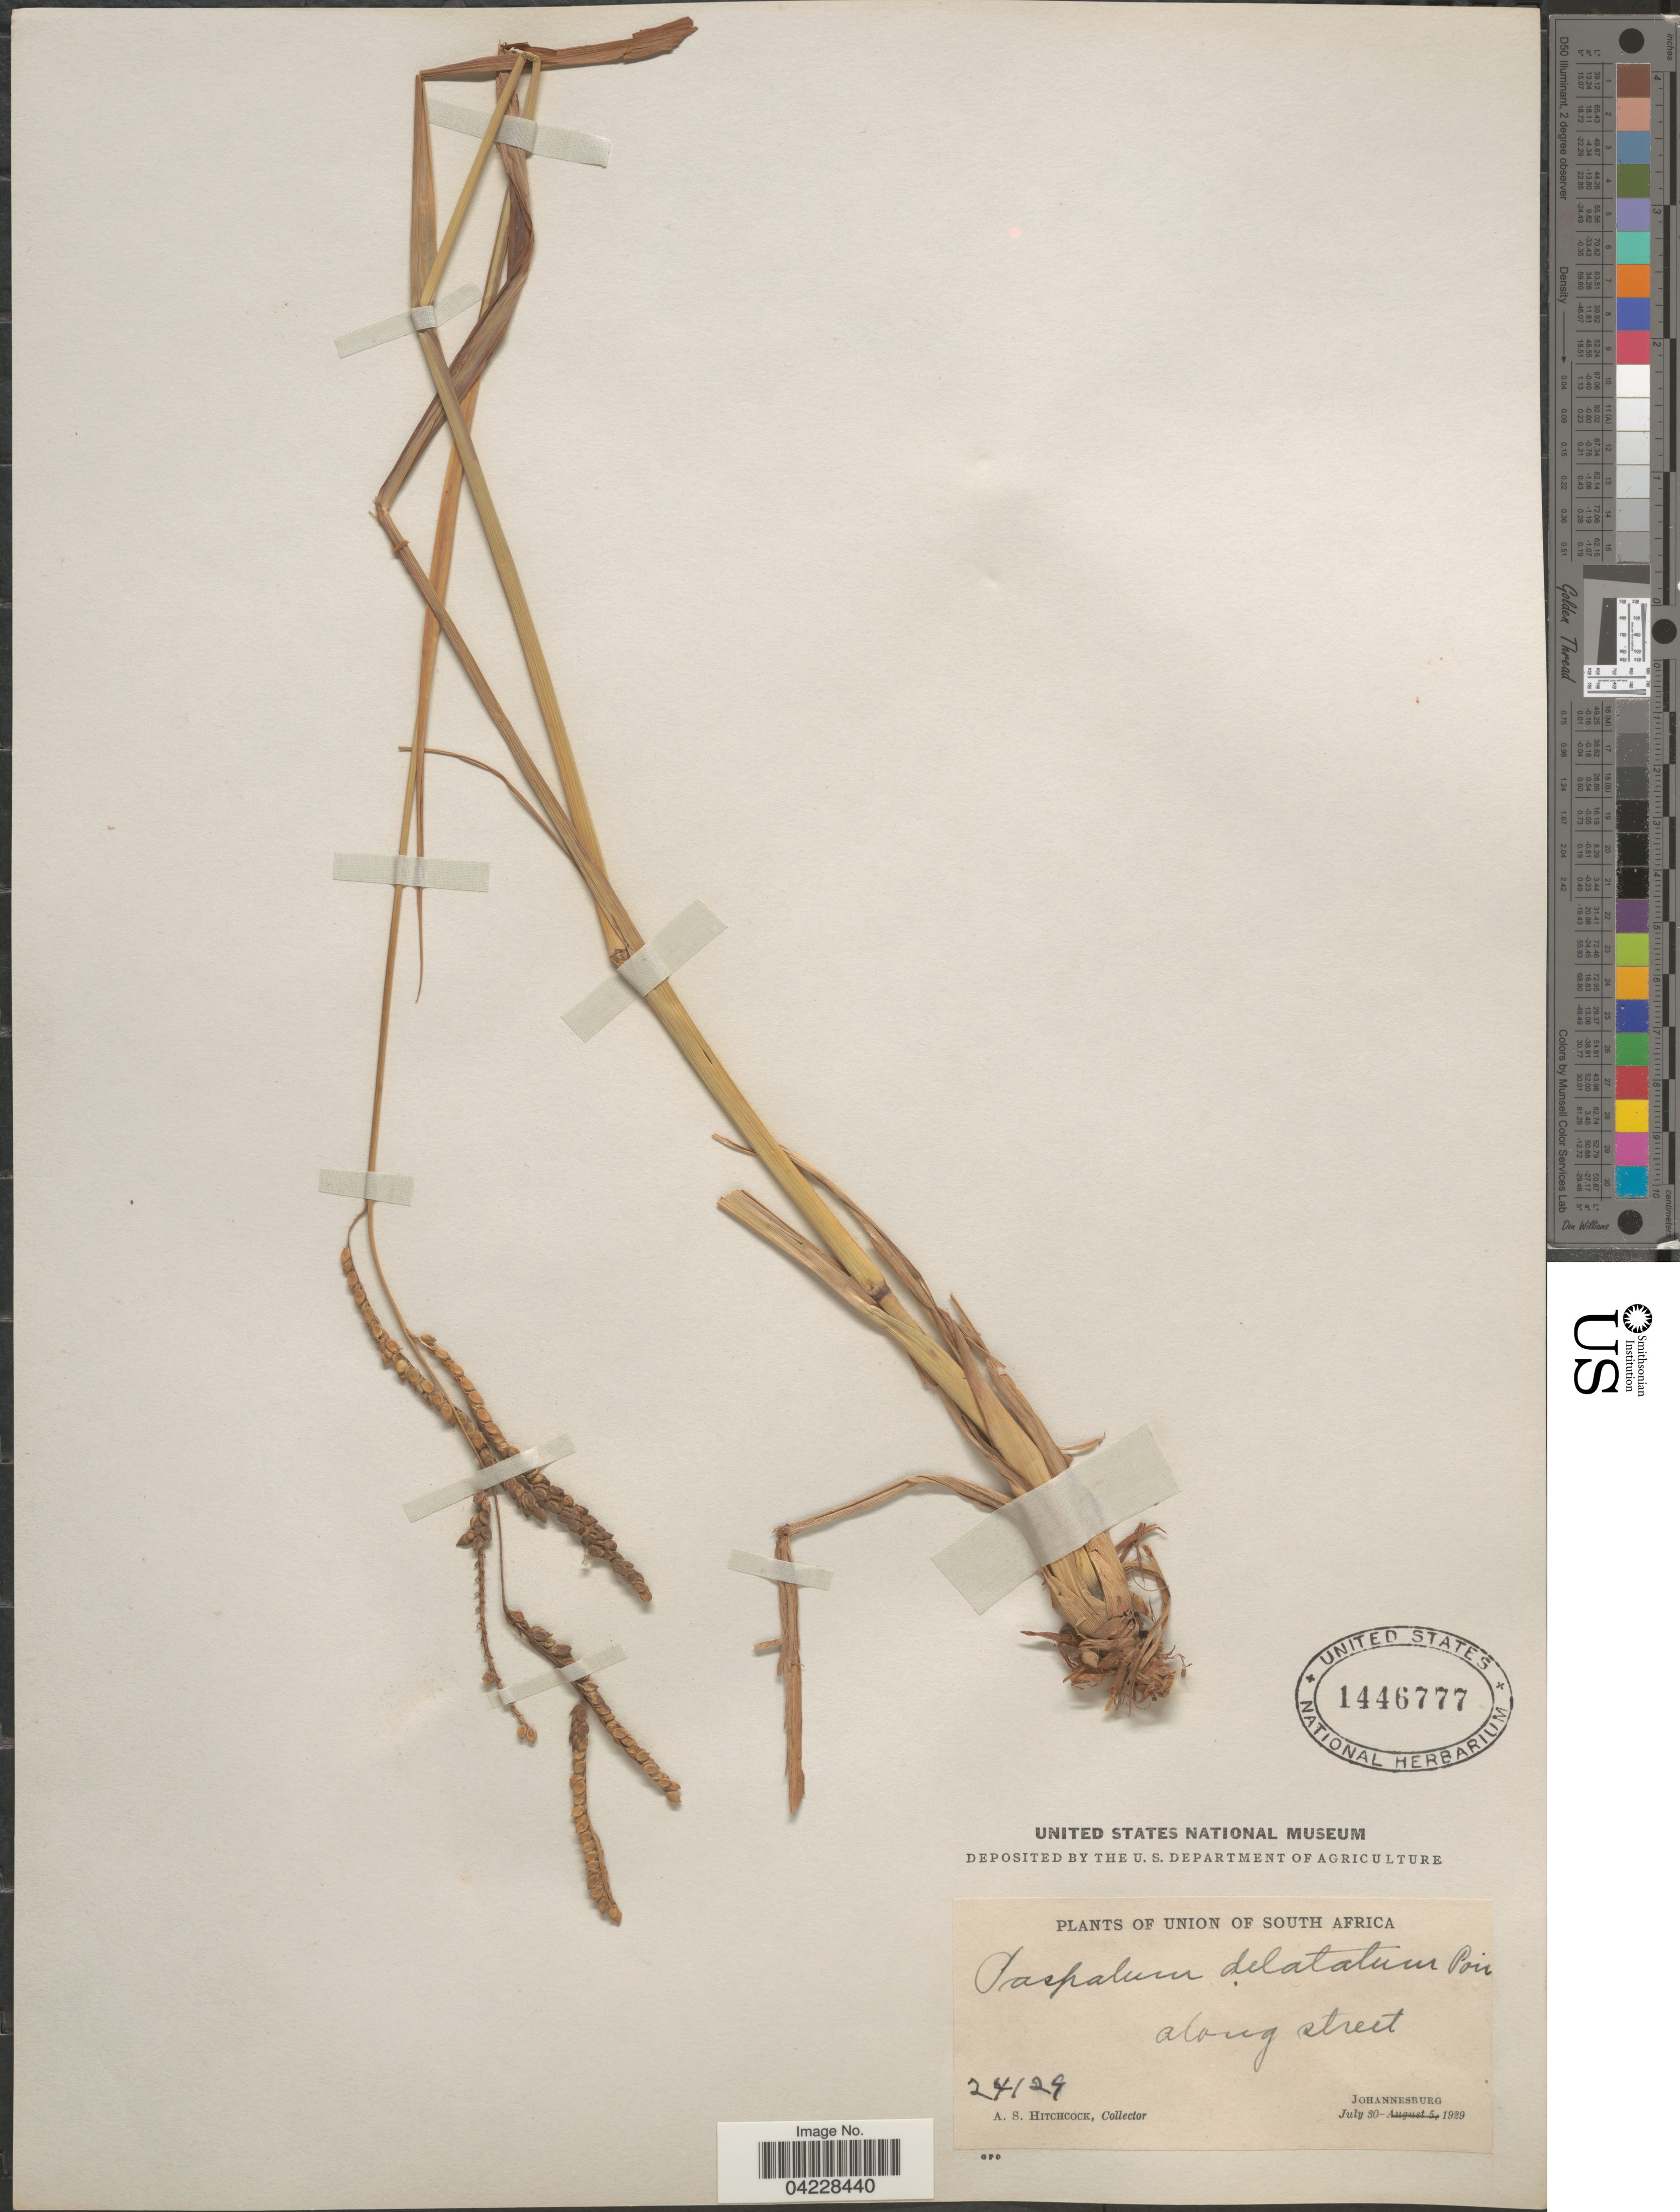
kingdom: Plantae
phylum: Tracheophyta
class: Liliopsida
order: Poales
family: Poaceae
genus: Paspalum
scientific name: Paspalum dilatatum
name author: Poir.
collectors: A. S. Hitchcock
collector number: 24129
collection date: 1929-07-30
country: South Africa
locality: Union of South Africa. Along street. Johannesburg.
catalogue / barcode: US 1446777